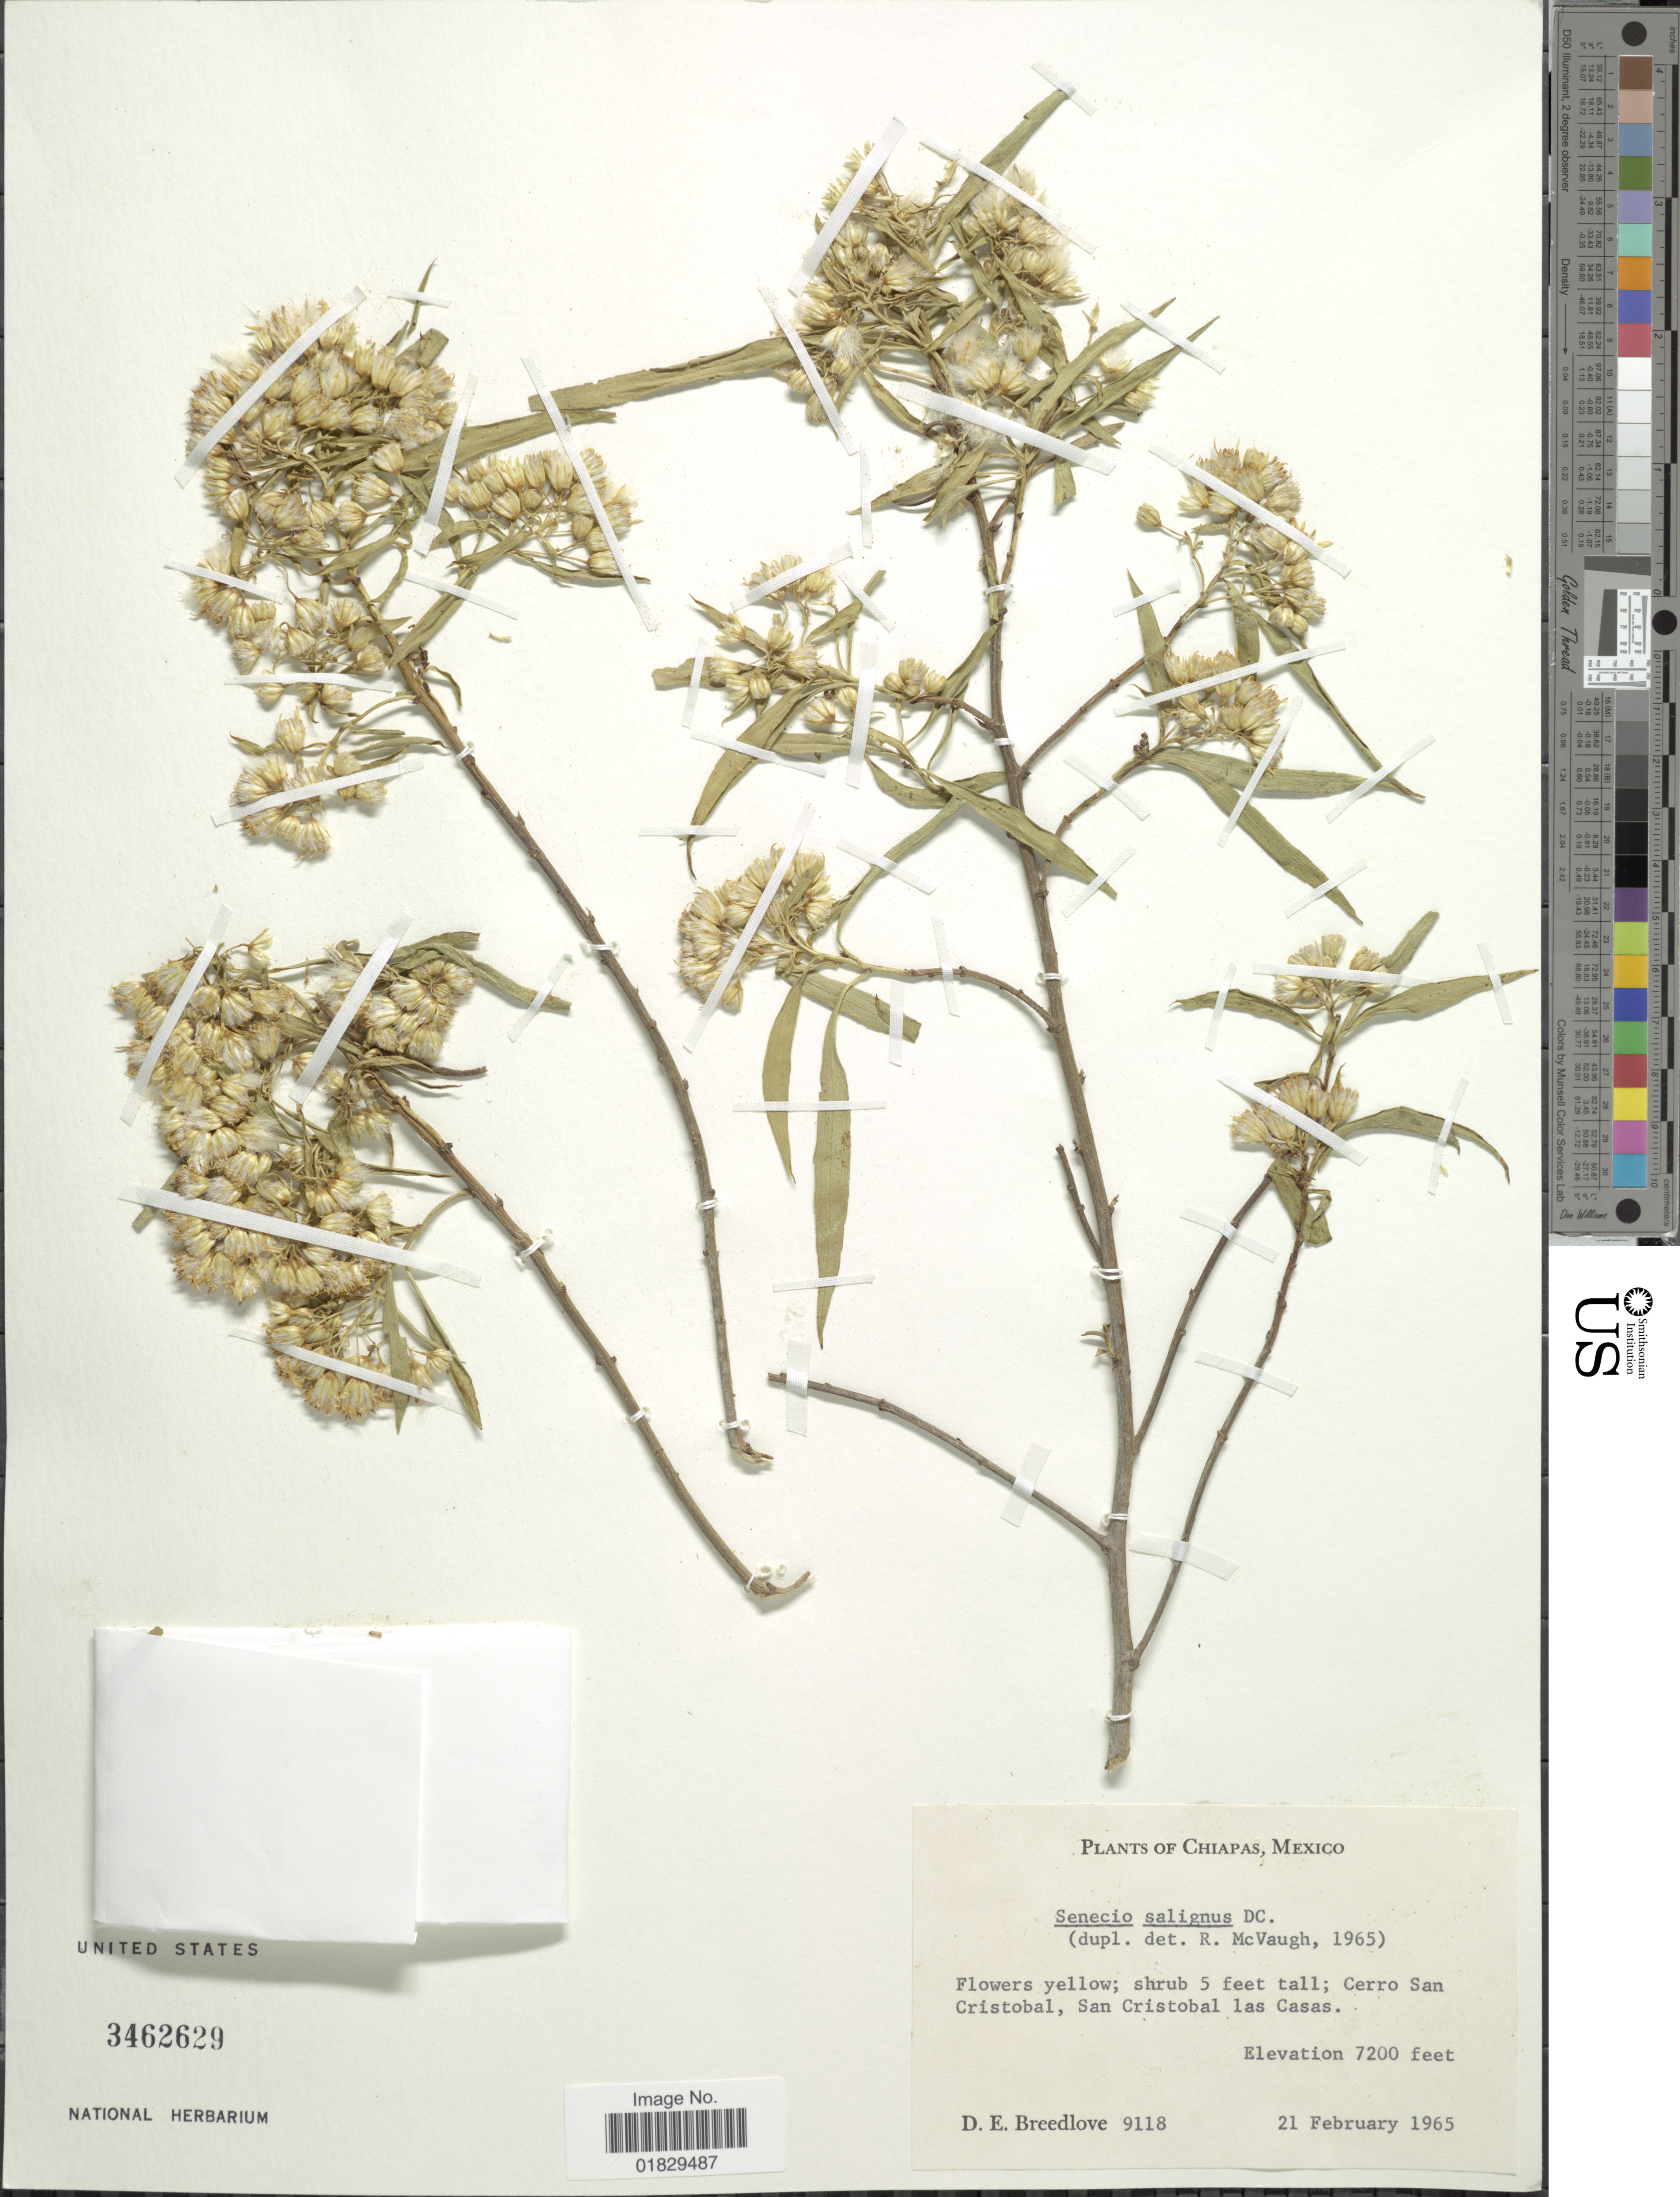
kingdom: Plantae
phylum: Tracheophyta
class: Magnoliopsida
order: Asterales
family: Asteraceae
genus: Barkleyanthus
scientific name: Barkleyanthus salicifolius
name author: (Kunth) H. Rob. & Brettell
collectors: D. E. Breedlove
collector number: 9118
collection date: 1965-02-21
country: Mexico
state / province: Chiapas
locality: Cerro San Cristobal, San Cristobal las Casas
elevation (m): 2195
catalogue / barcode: US 3462629